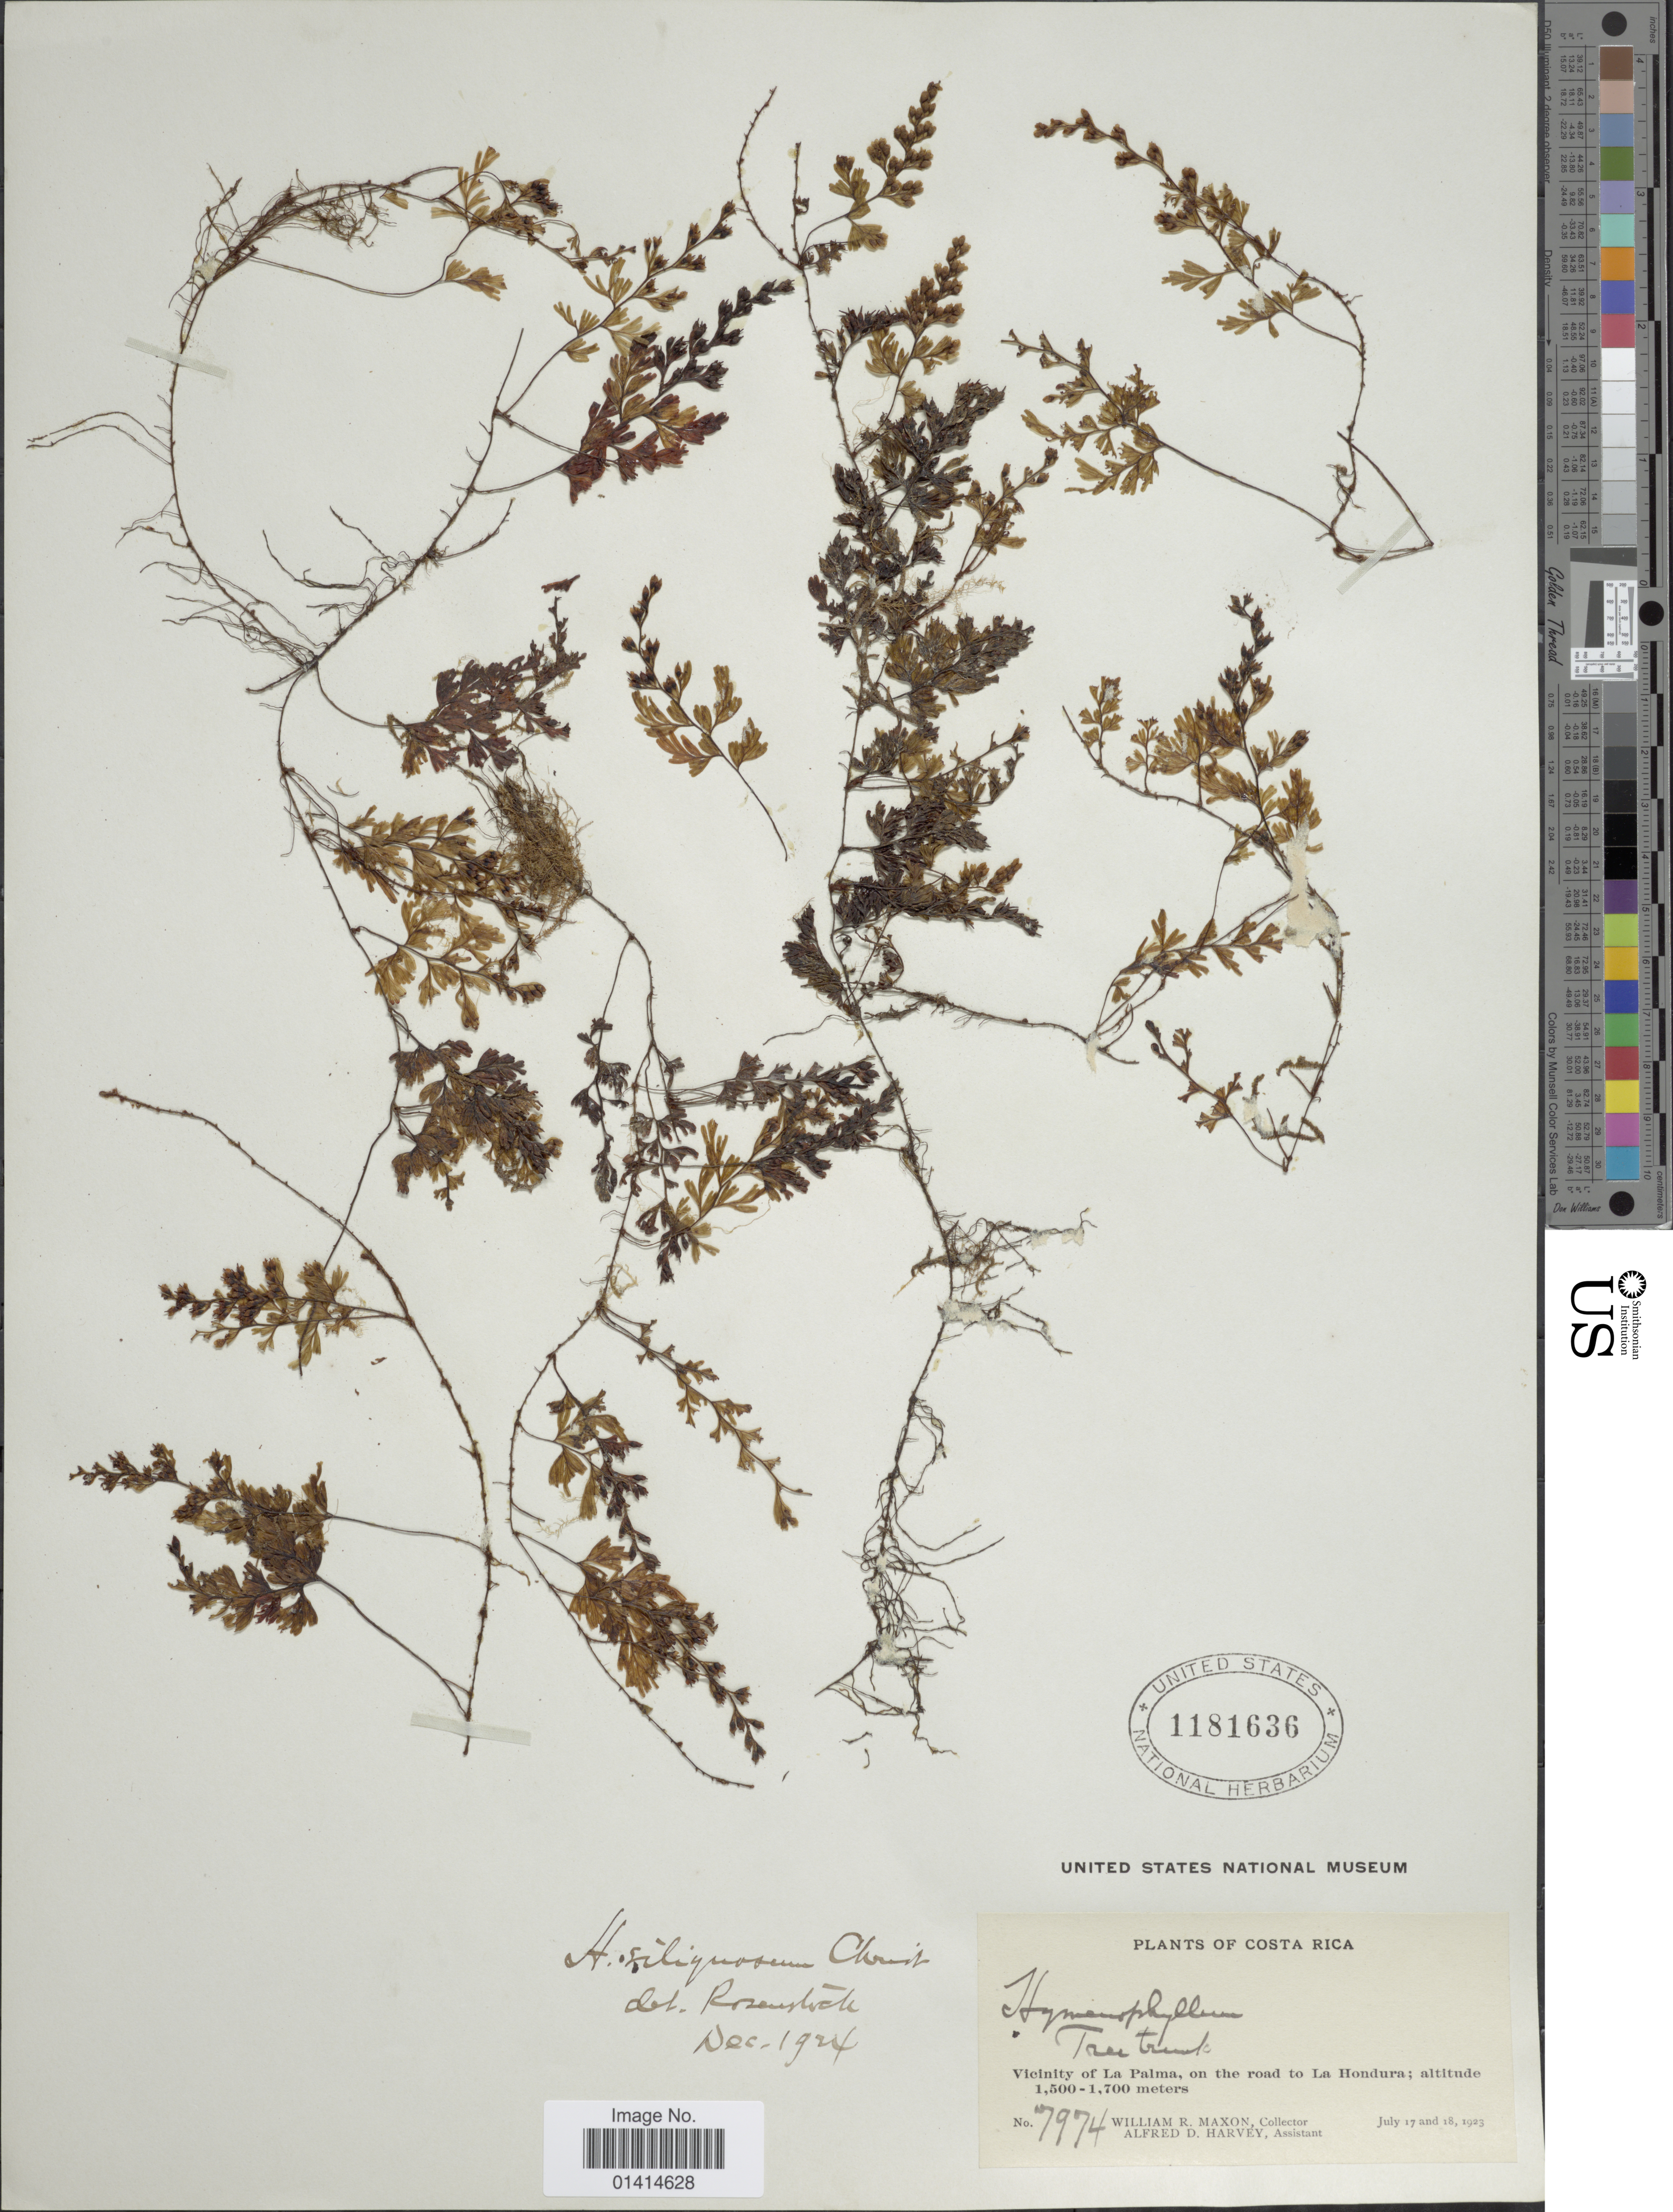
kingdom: Plantae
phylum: Tracheophyta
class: Polypodiopsida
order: Hymenophyllales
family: Hymenophyllaceae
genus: Hymenophyllum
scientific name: Hymenophyllum siliquosum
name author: Ching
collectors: W. R. Maxon & A. D. Harvey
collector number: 7974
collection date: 1923-07-17/1923-07-18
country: Costa Rica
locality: Vicinity of La Palma, on the road to La Hondura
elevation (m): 1500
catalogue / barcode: US 1181636